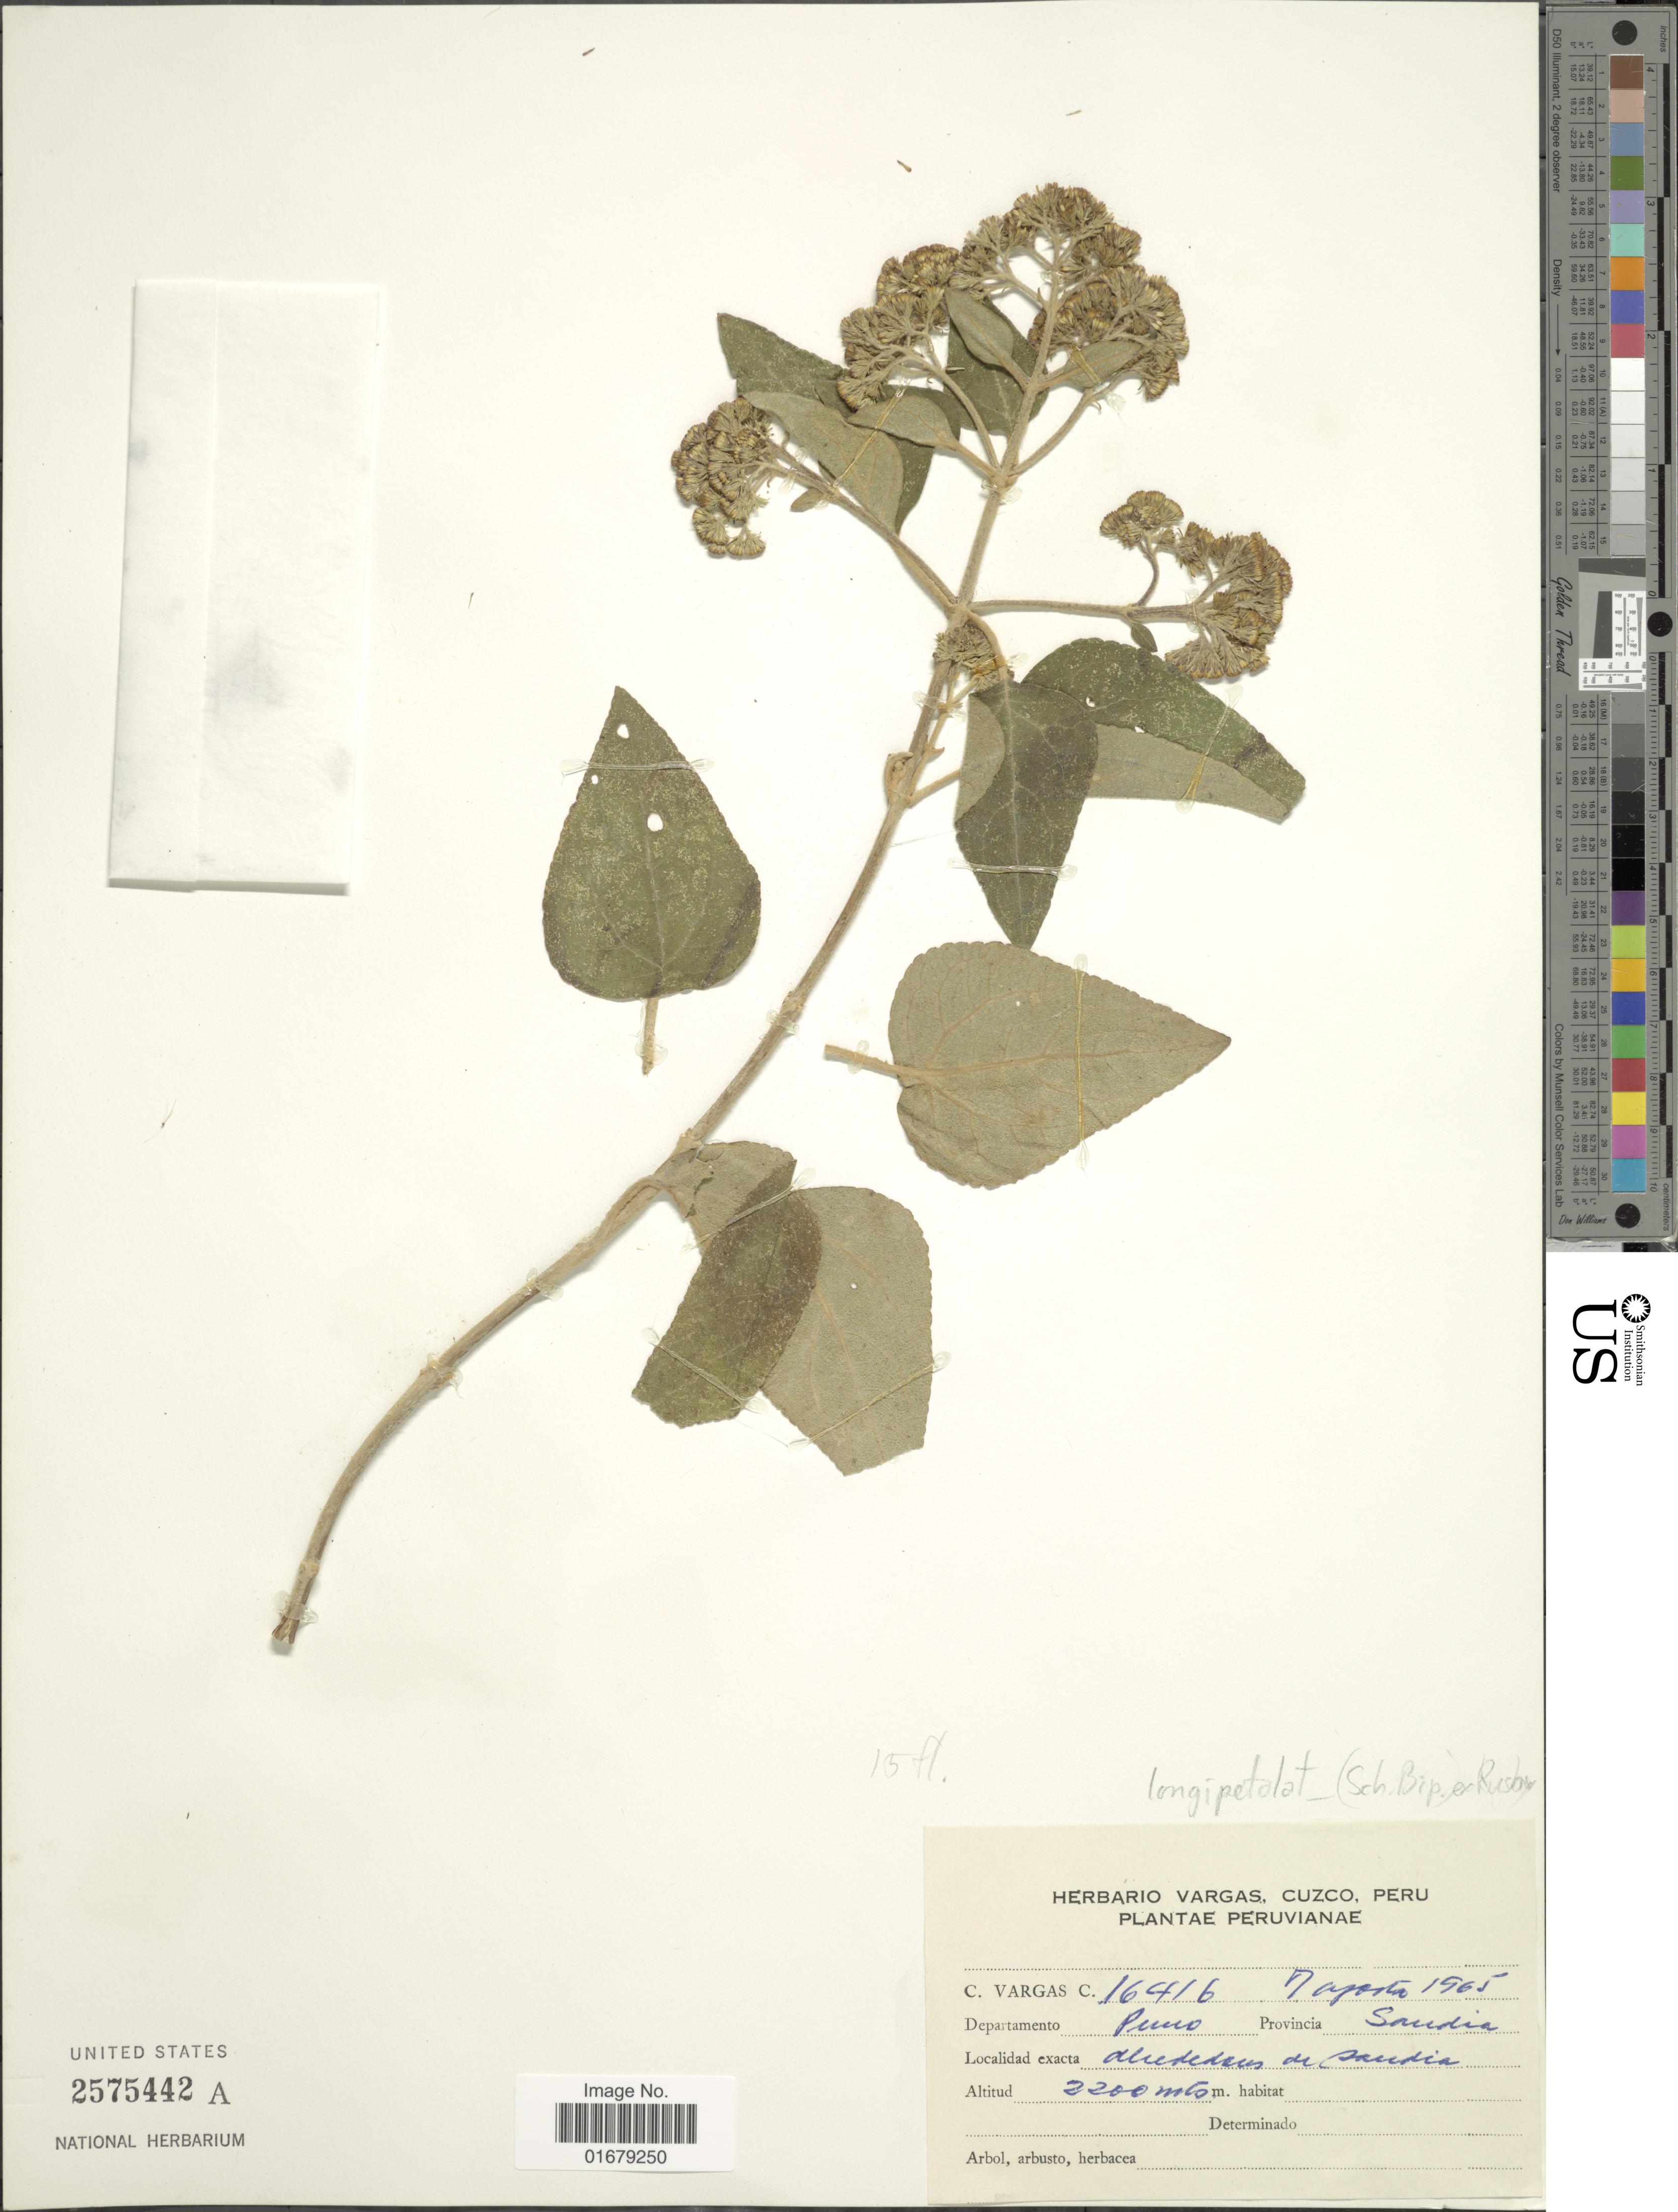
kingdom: Plantae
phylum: Tracheophyta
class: Magnoliopsida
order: Asterales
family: Asteraceae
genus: Kaunia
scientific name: Kaunia sp.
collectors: C. Vargas Calderón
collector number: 16416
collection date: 1965-08-17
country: Peru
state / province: Puno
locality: Puno, Provincia Sandia, alutedam de Sandia.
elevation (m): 2200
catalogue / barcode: US 2575442A